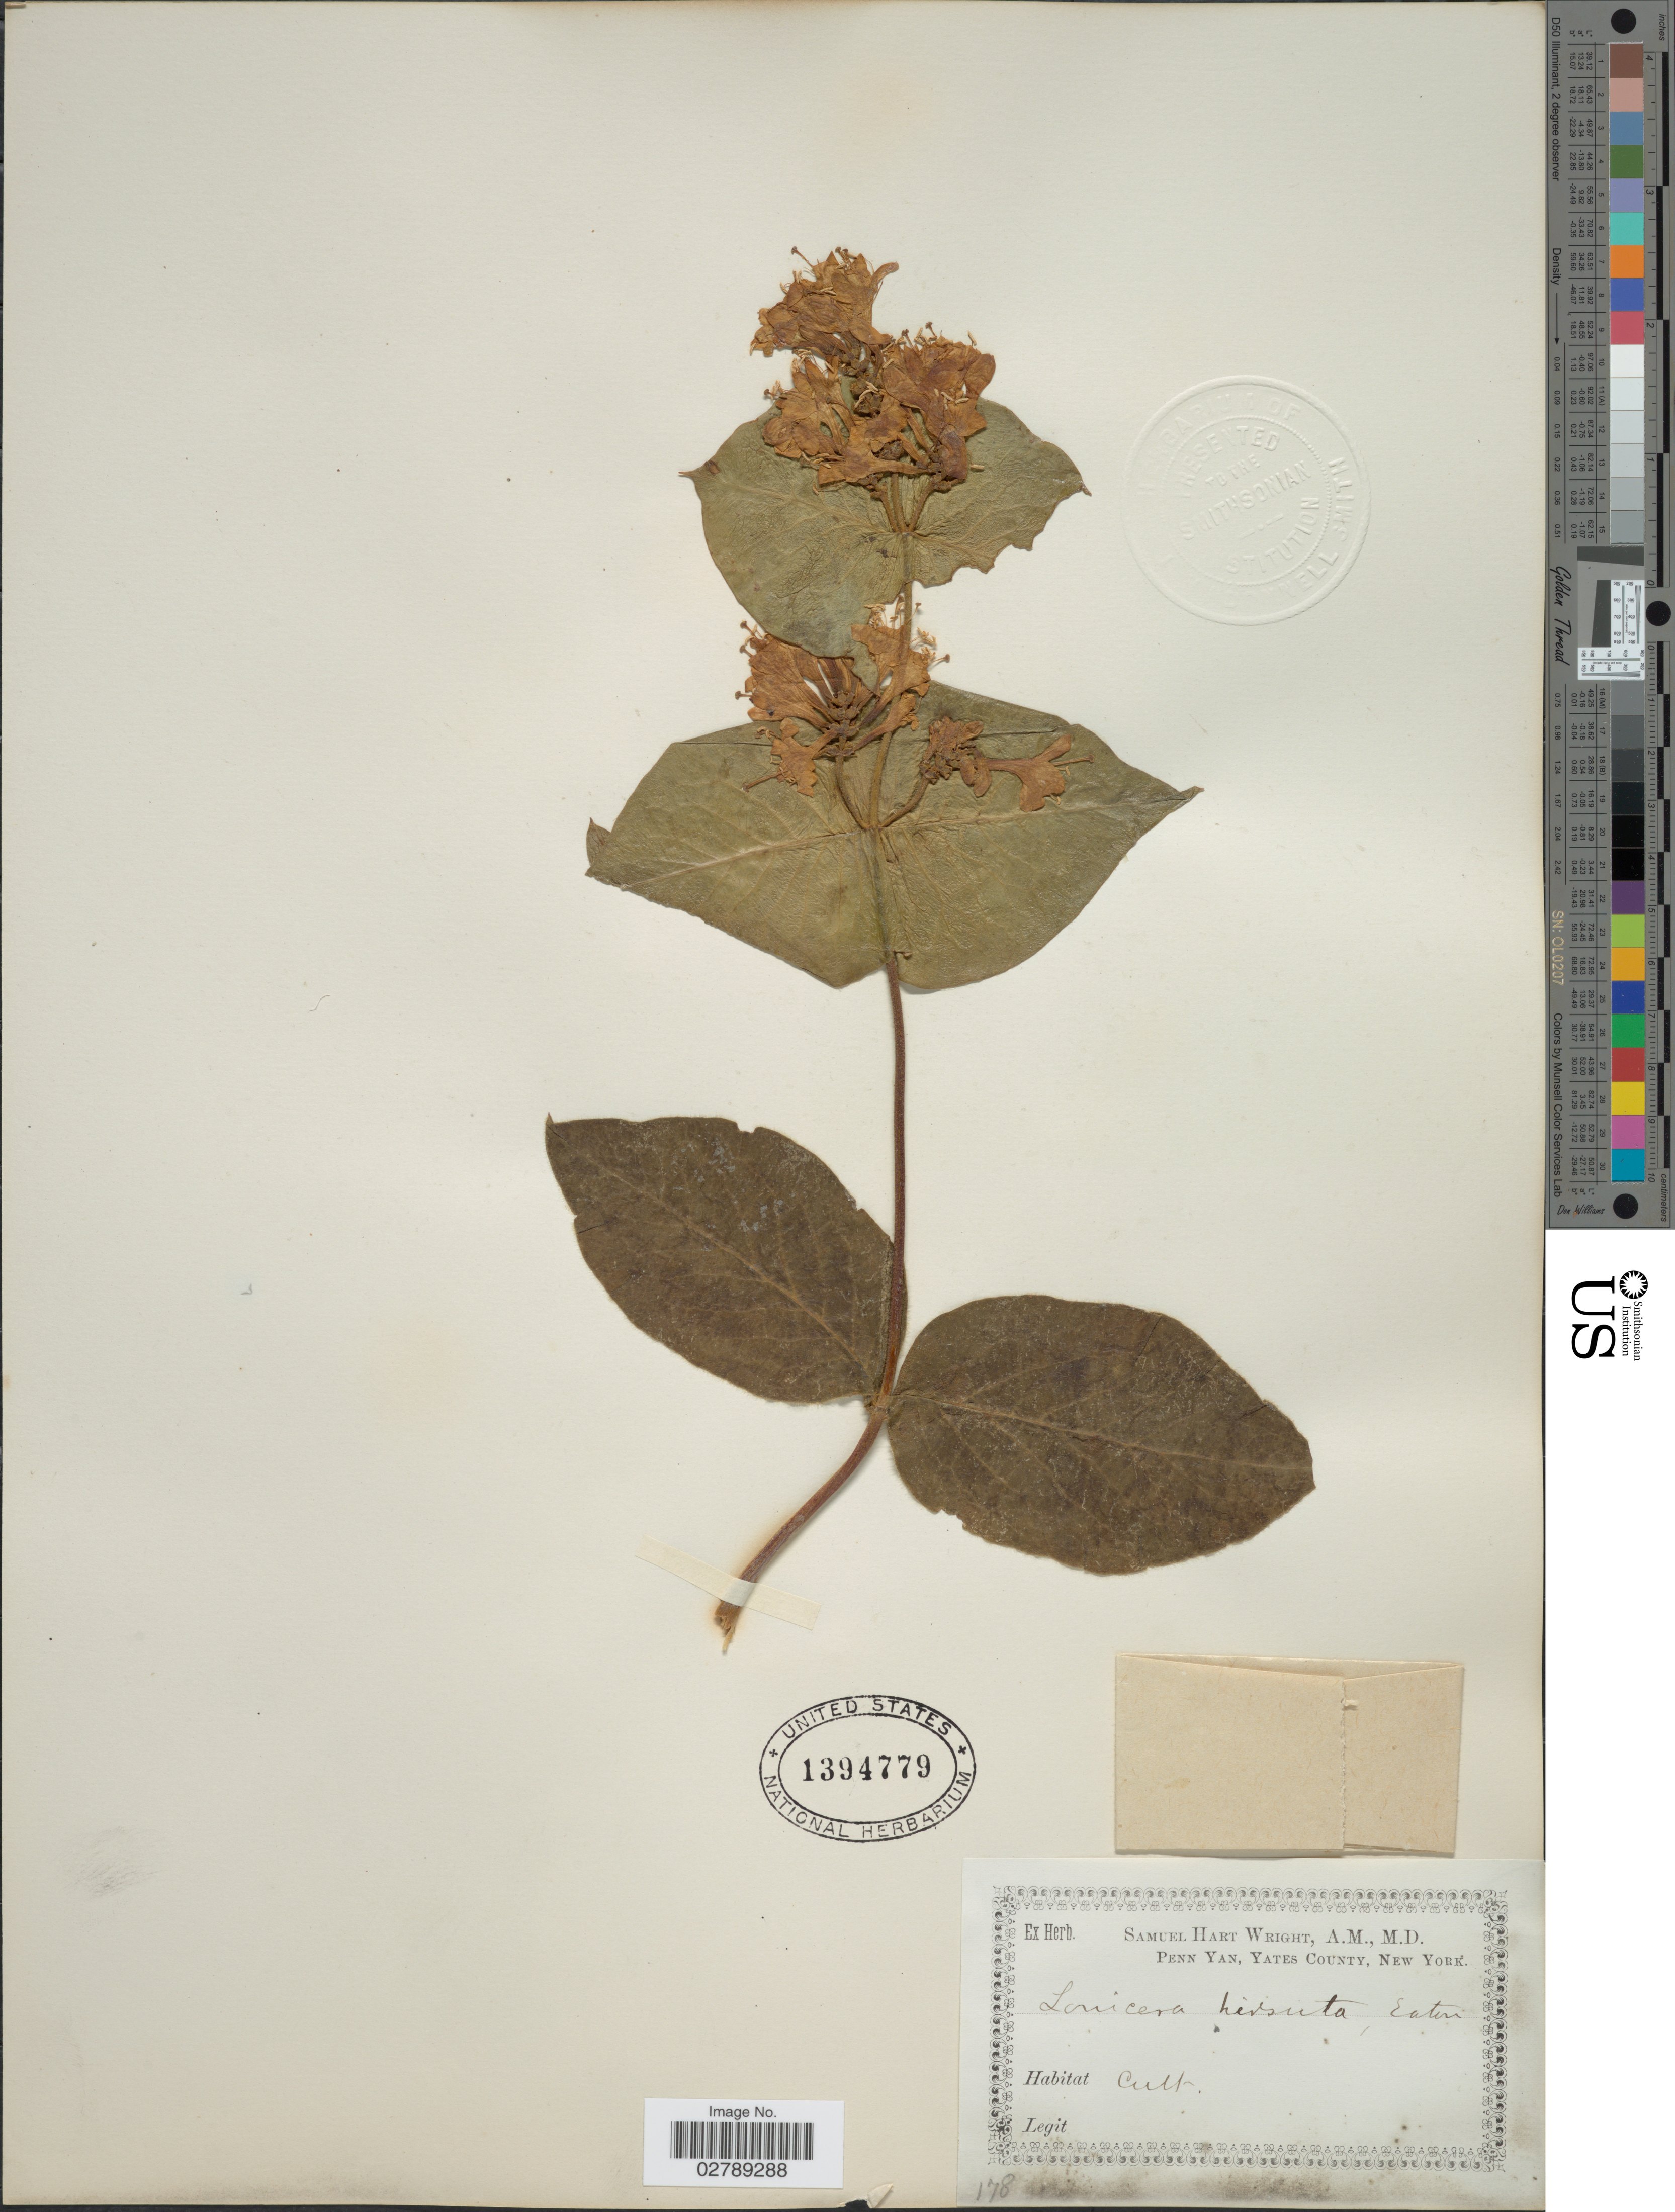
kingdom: Plantae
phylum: Tracheophyta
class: Magnoliopsida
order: Dipsacales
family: Caprifoliaceae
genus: Lonicera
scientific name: Lonicera hirsuta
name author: Eaton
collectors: S. H. Wright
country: United States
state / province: New York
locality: Penn Yan, Yates County.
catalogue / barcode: US 1394779